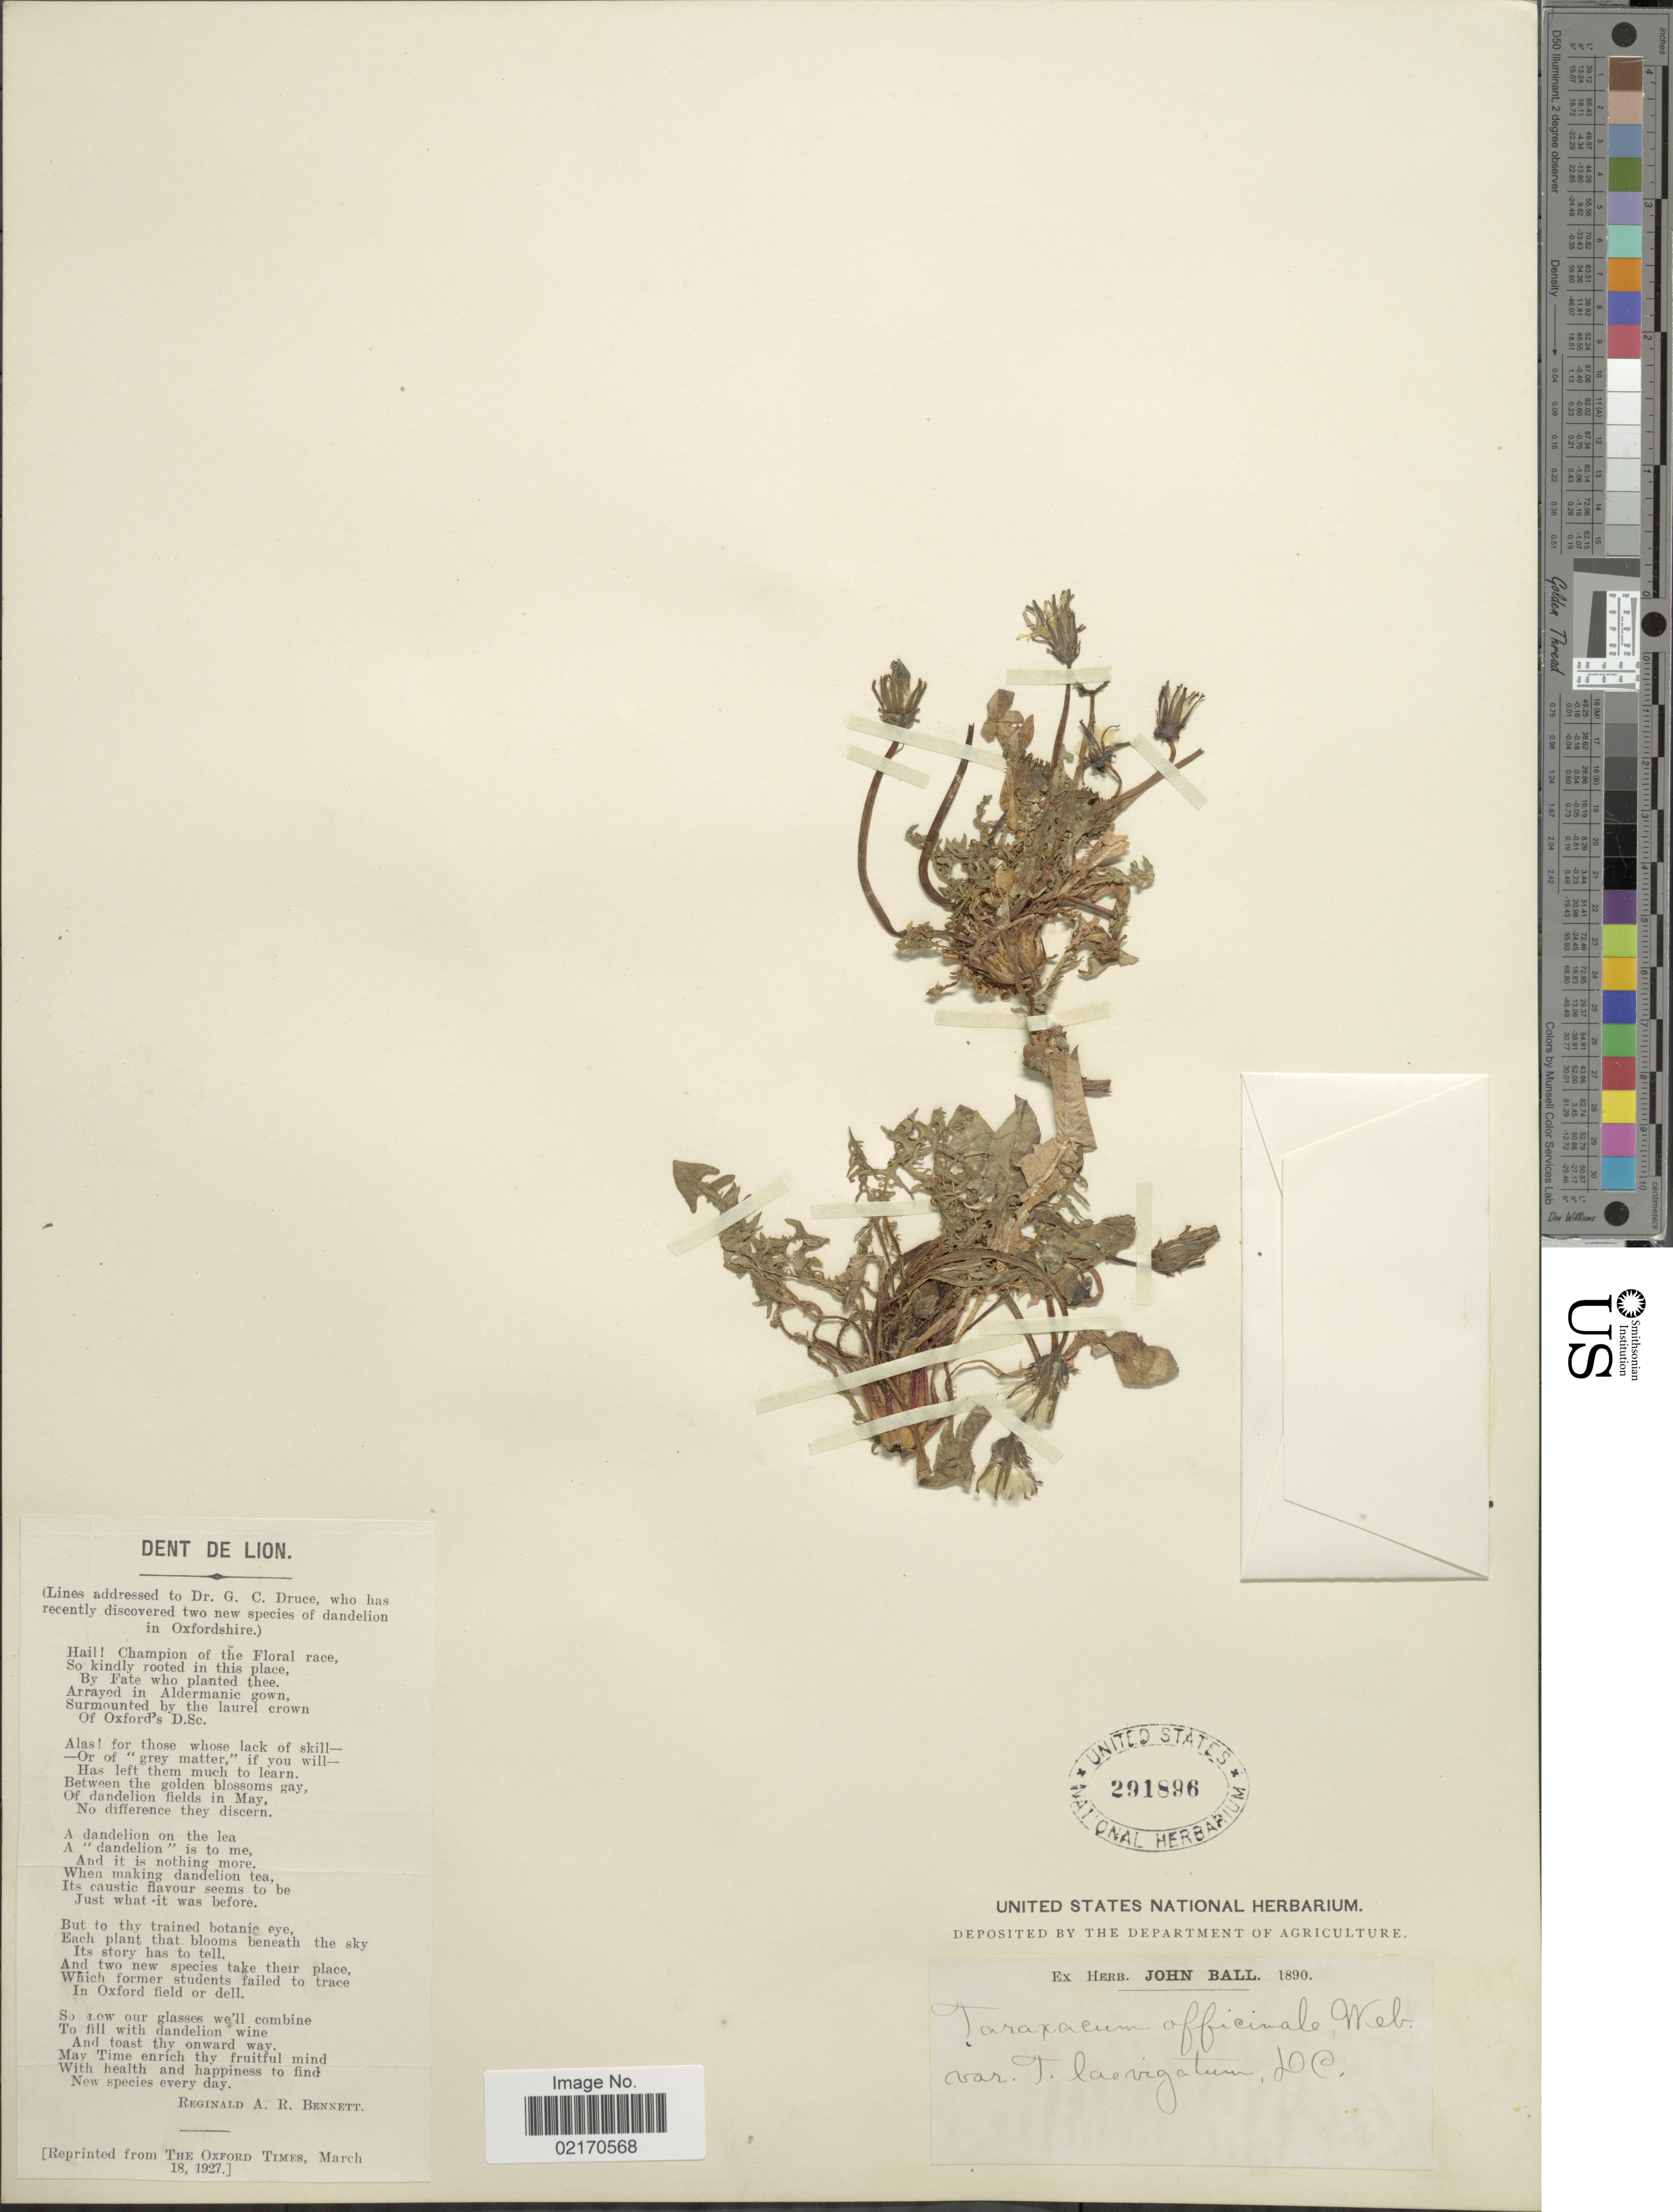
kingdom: Plantae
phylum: Tracheophyta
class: Magnoliopsida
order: Asterales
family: Asteraceae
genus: Taraxacum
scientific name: Taraxacum officinale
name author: G.H. Weber ex F.H. Wigg.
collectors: ex herb. John Ball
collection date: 1890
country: United Kingdom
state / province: England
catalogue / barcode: US 291896